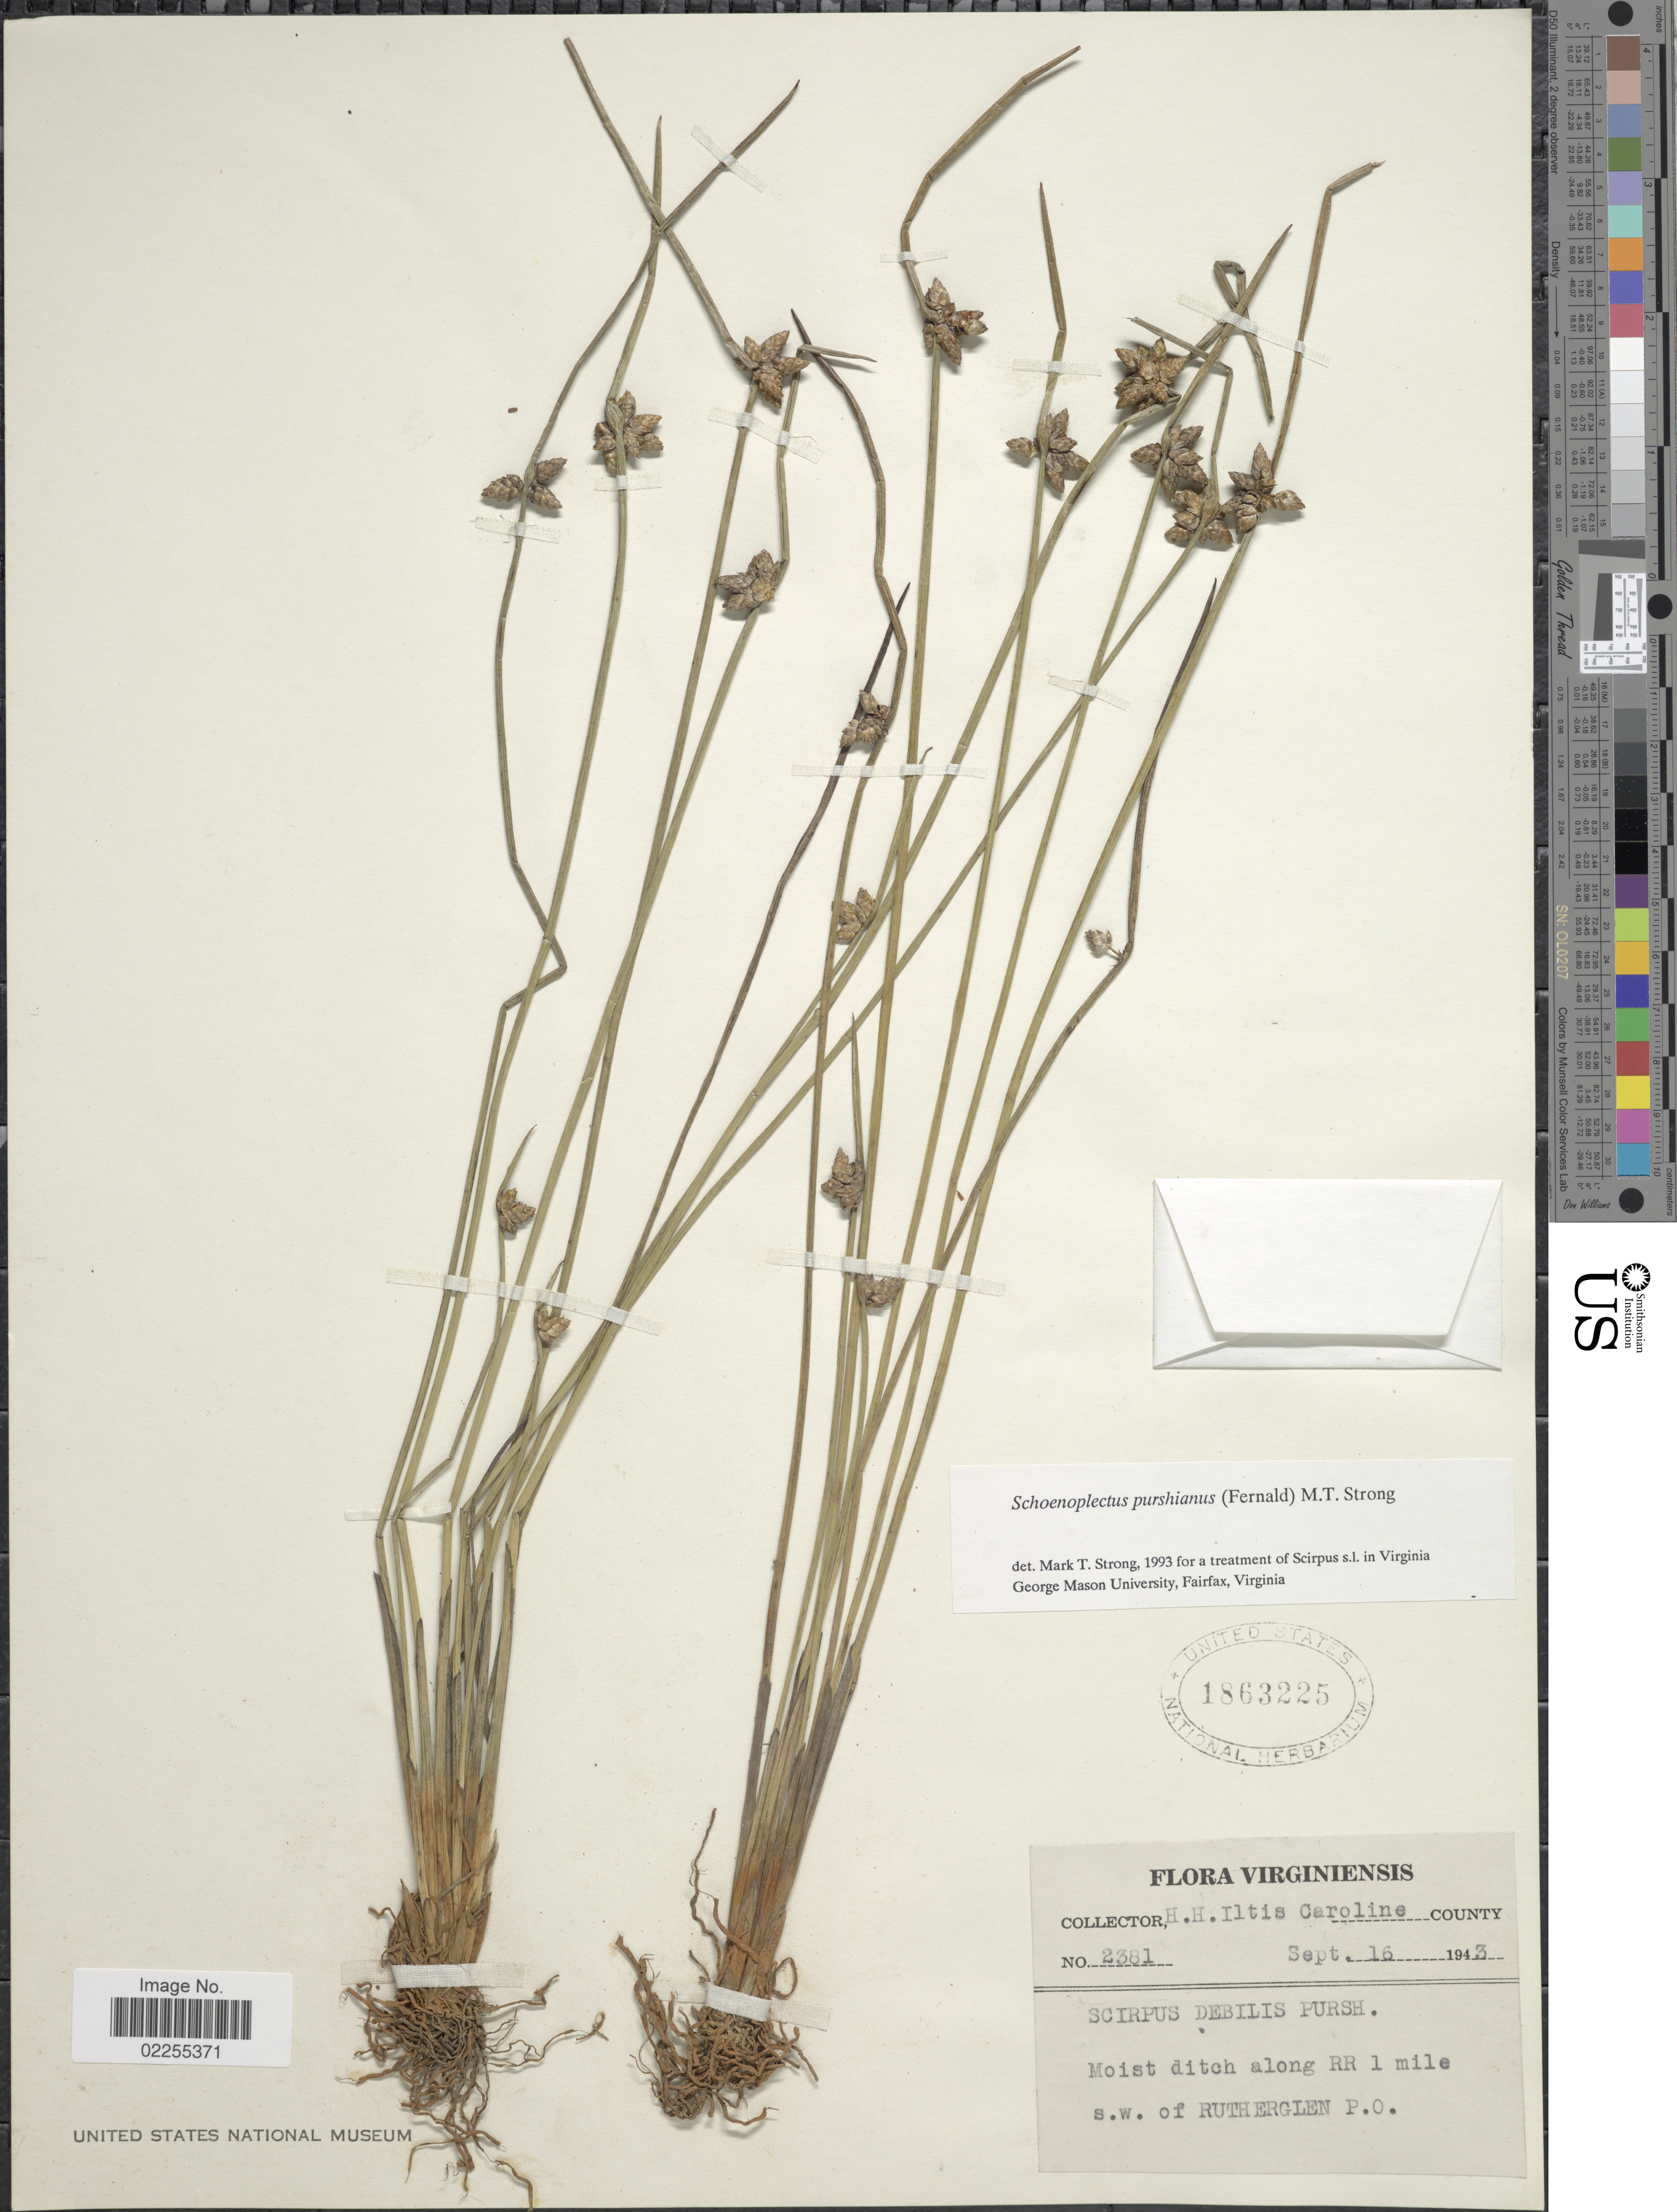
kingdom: Plantae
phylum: Tracheophyta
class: Liliopsida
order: Poales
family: Cyperaceae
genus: Schoenoplectus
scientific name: Schoenoplectus purshianus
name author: (Fernald) M.T. Strong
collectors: H. H. Iltis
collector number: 2381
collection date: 1943-09-16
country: United States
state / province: Virginia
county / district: Caroline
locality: Virginiensis, Caroline County, moist ditch along RR 1 mile s.w. of Rutherglen P.O.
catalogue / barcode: US 1863225